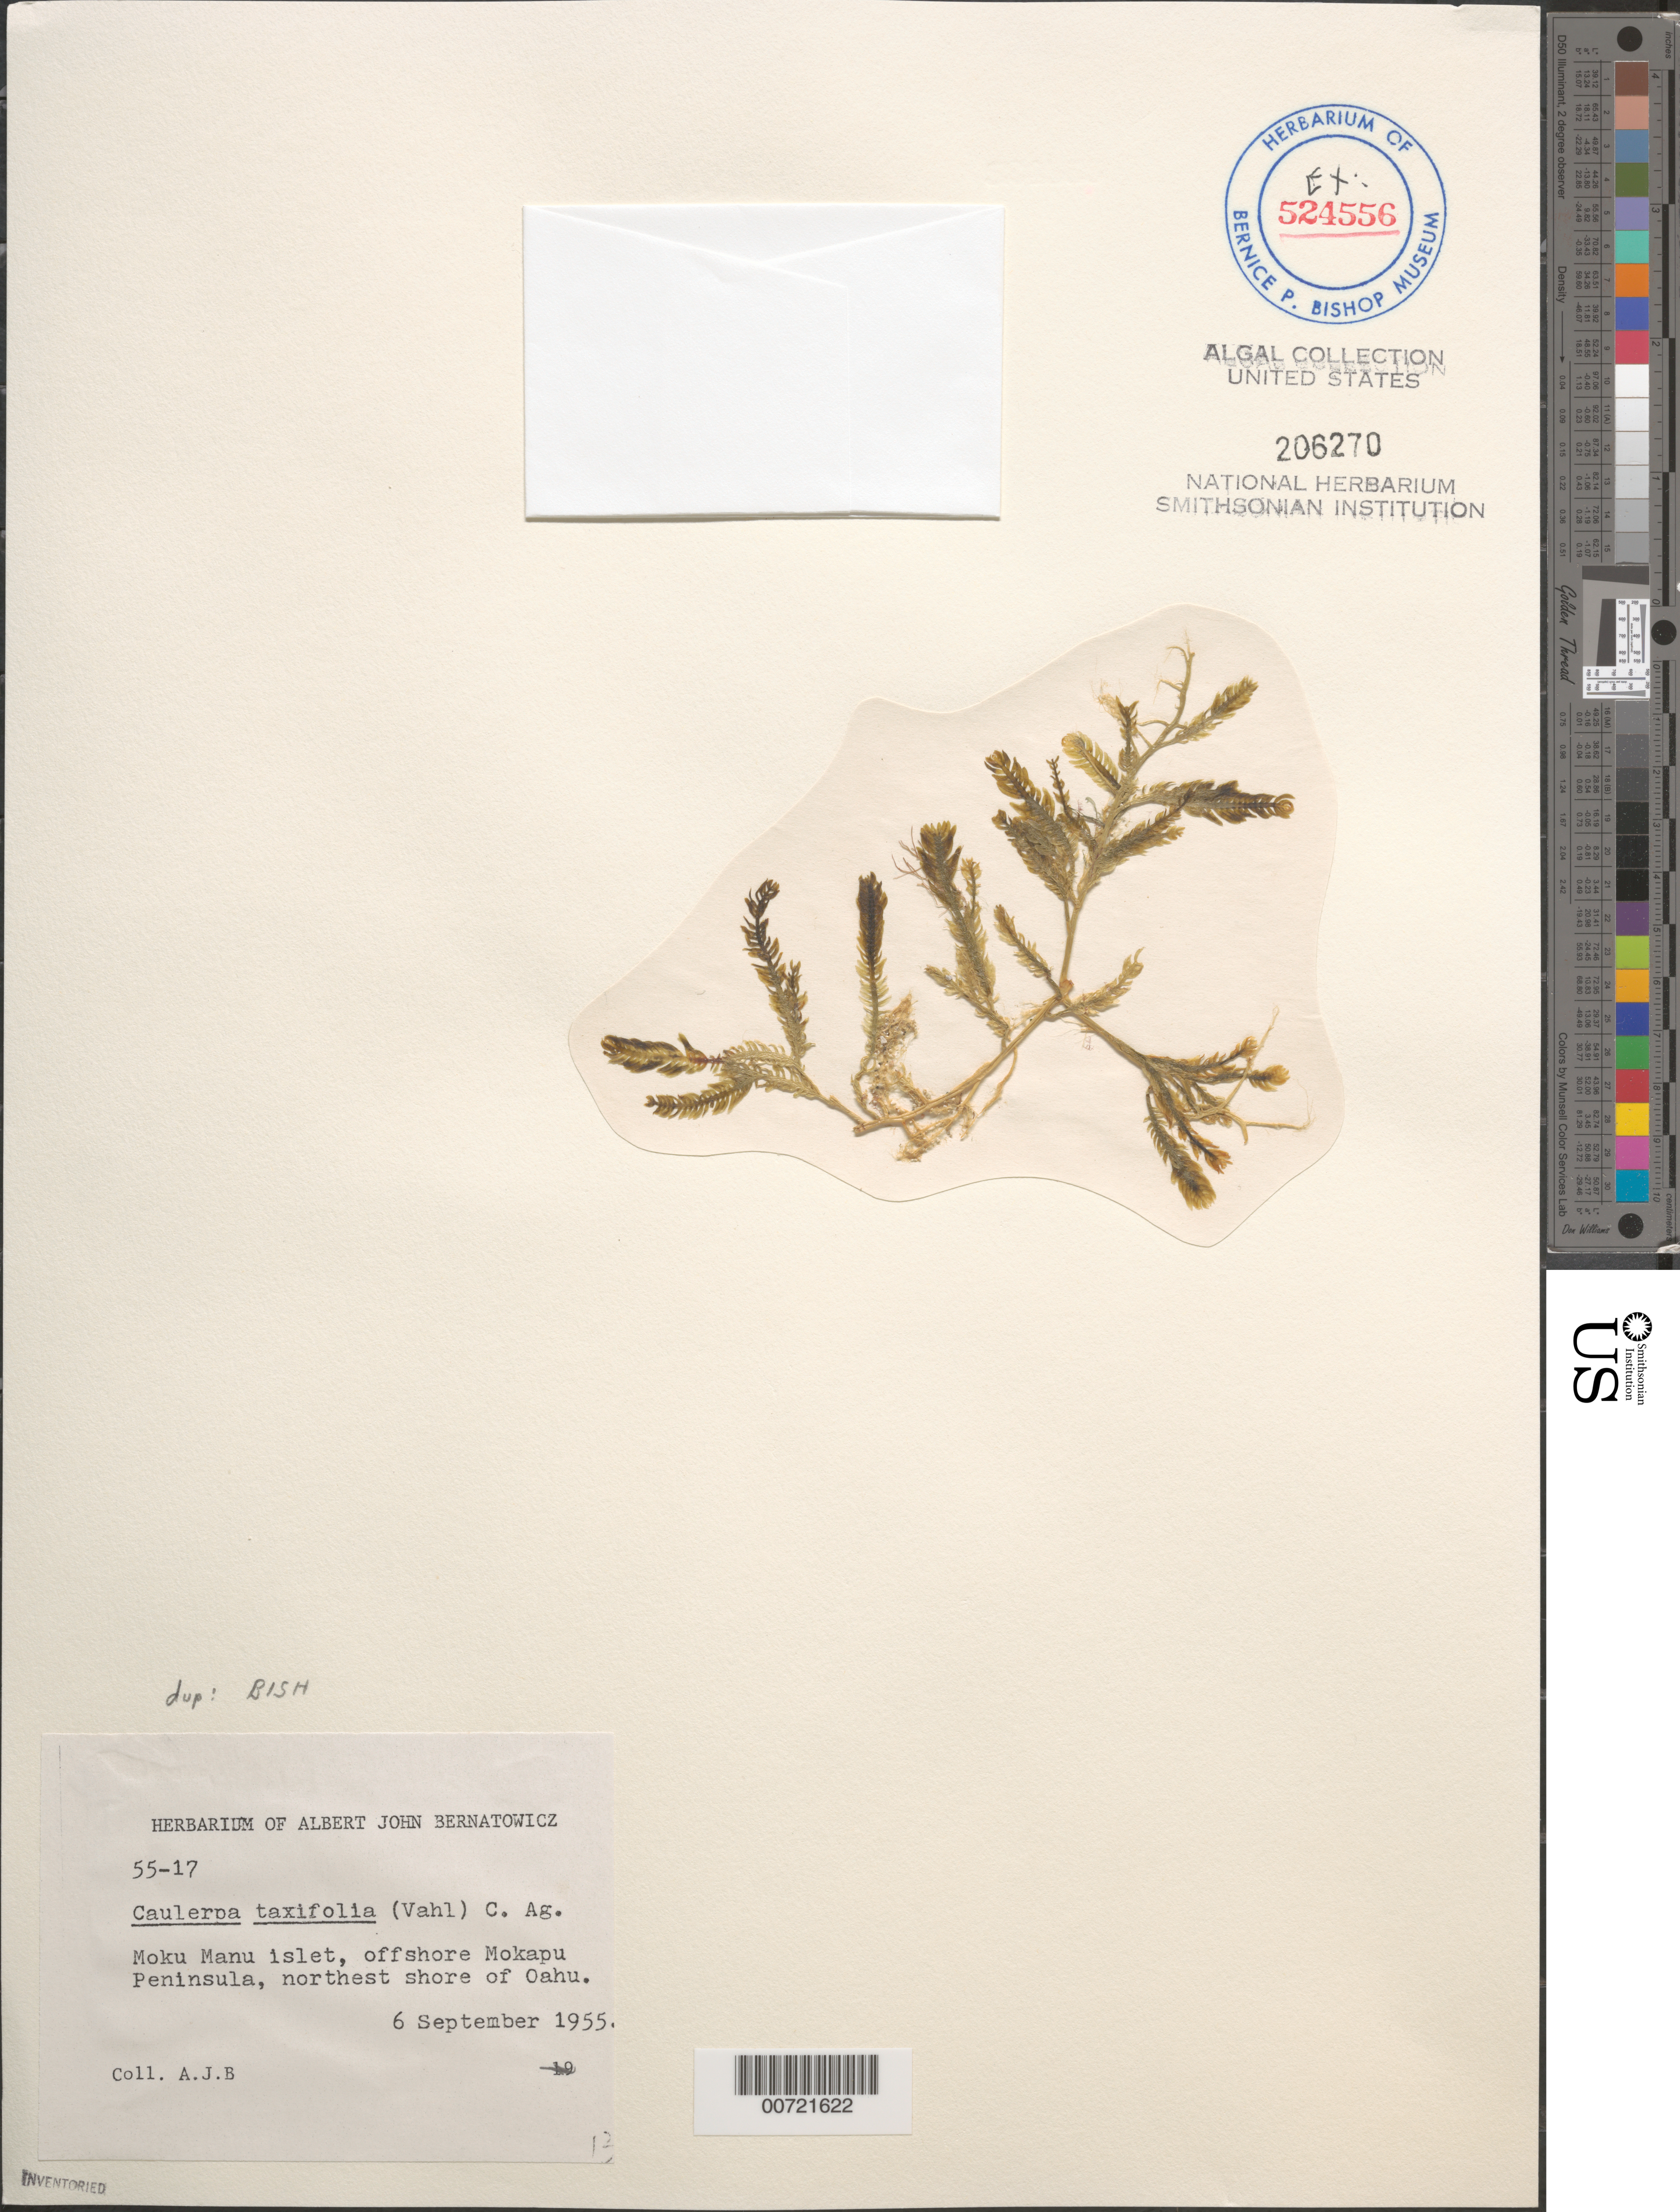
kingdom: Plantae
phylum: Chlorophyta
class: Ulvophyceae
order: Bryopsidales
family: Caulerpaceae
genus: Caulerpa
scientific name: Caulerpa taxifolia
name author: (M. Vahl) C. Agardh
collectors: A. Bernatowicz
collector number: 55-17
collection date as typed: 06 Sep 1955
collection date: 1955-09-06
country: United States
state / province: Hawaii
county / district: Honolulu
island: Oahu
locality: Moku Manu islet (Bird Island), offshore Mokapu Peninsula, northeast shore of Oahu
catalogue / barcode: US 206270